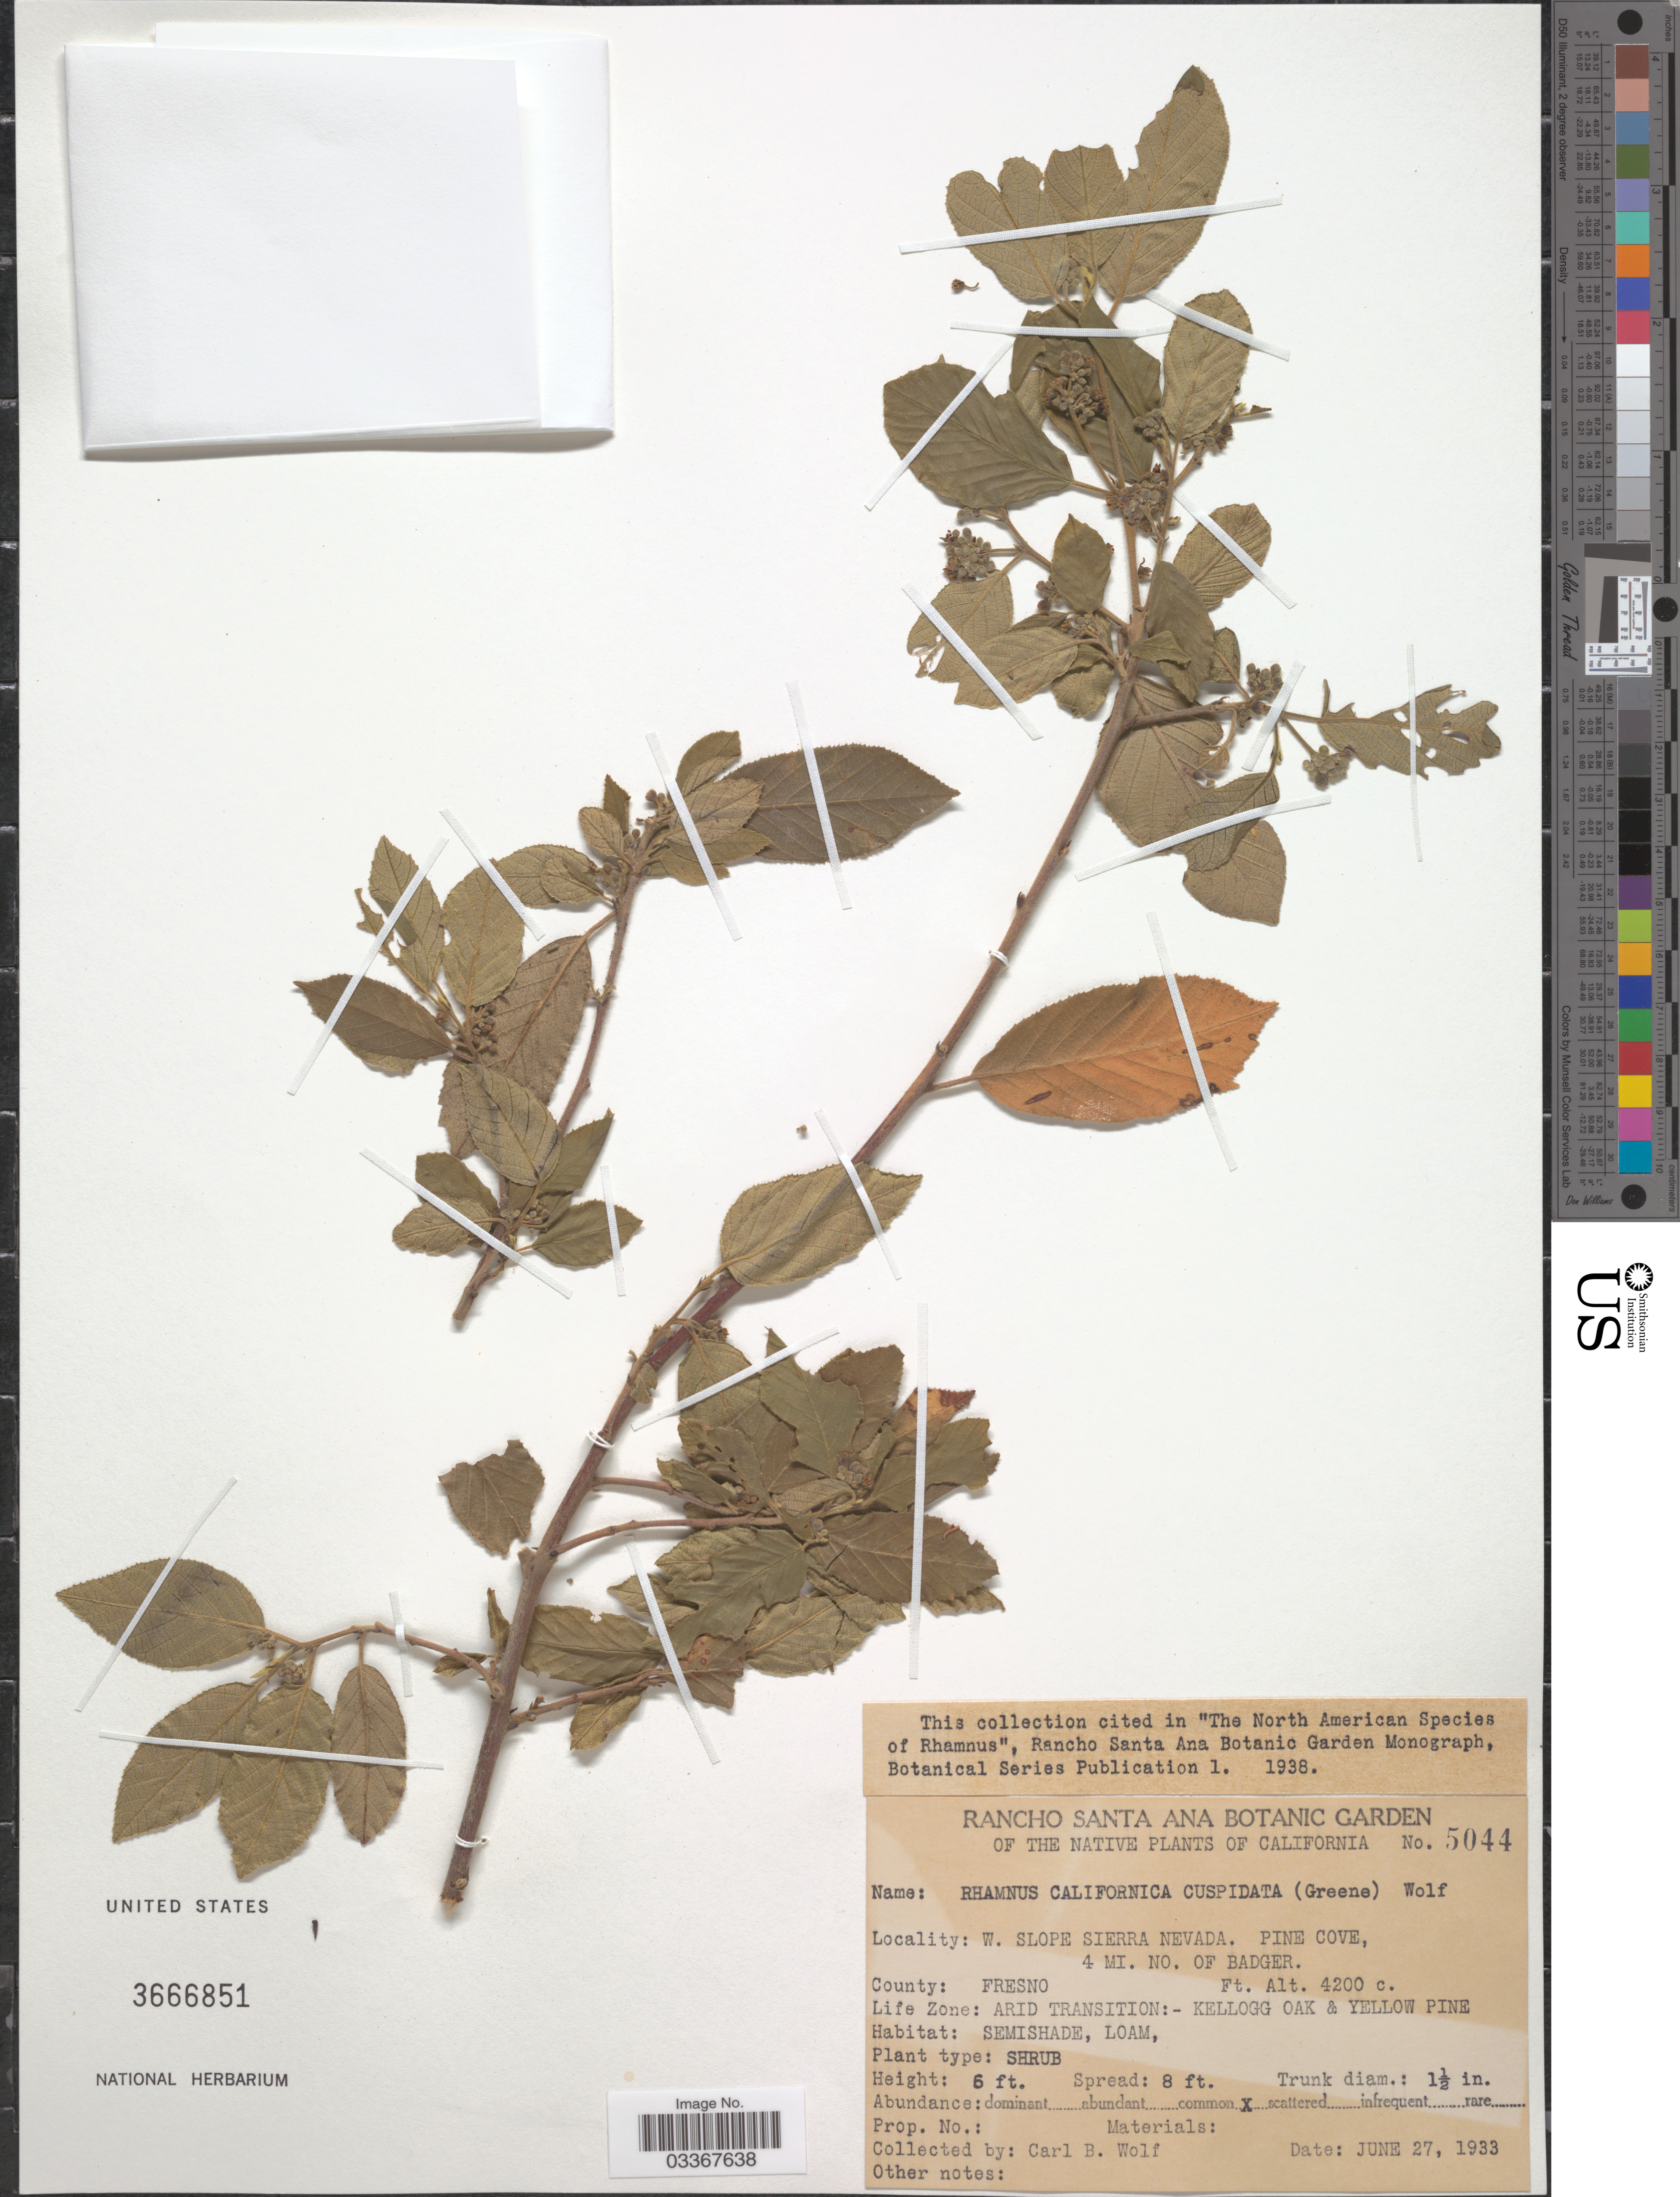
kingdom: Plantae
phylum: Tracheophyta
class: Magnoliopsida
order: Rosales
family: Rhamnaceae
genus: Frangula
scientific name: Frangula californica subsp. cuspidata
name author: (Greene) Kartesz & Gandhi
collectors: C. B. Wolf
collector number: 5044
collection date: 1933-06-27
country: United States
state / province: California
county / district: Fresno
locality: W. slope Sierra Nevada. Pine Cove, 4 mi. NO. of Badger, County: Fresno.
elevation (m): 1280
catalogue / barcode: US 3666851